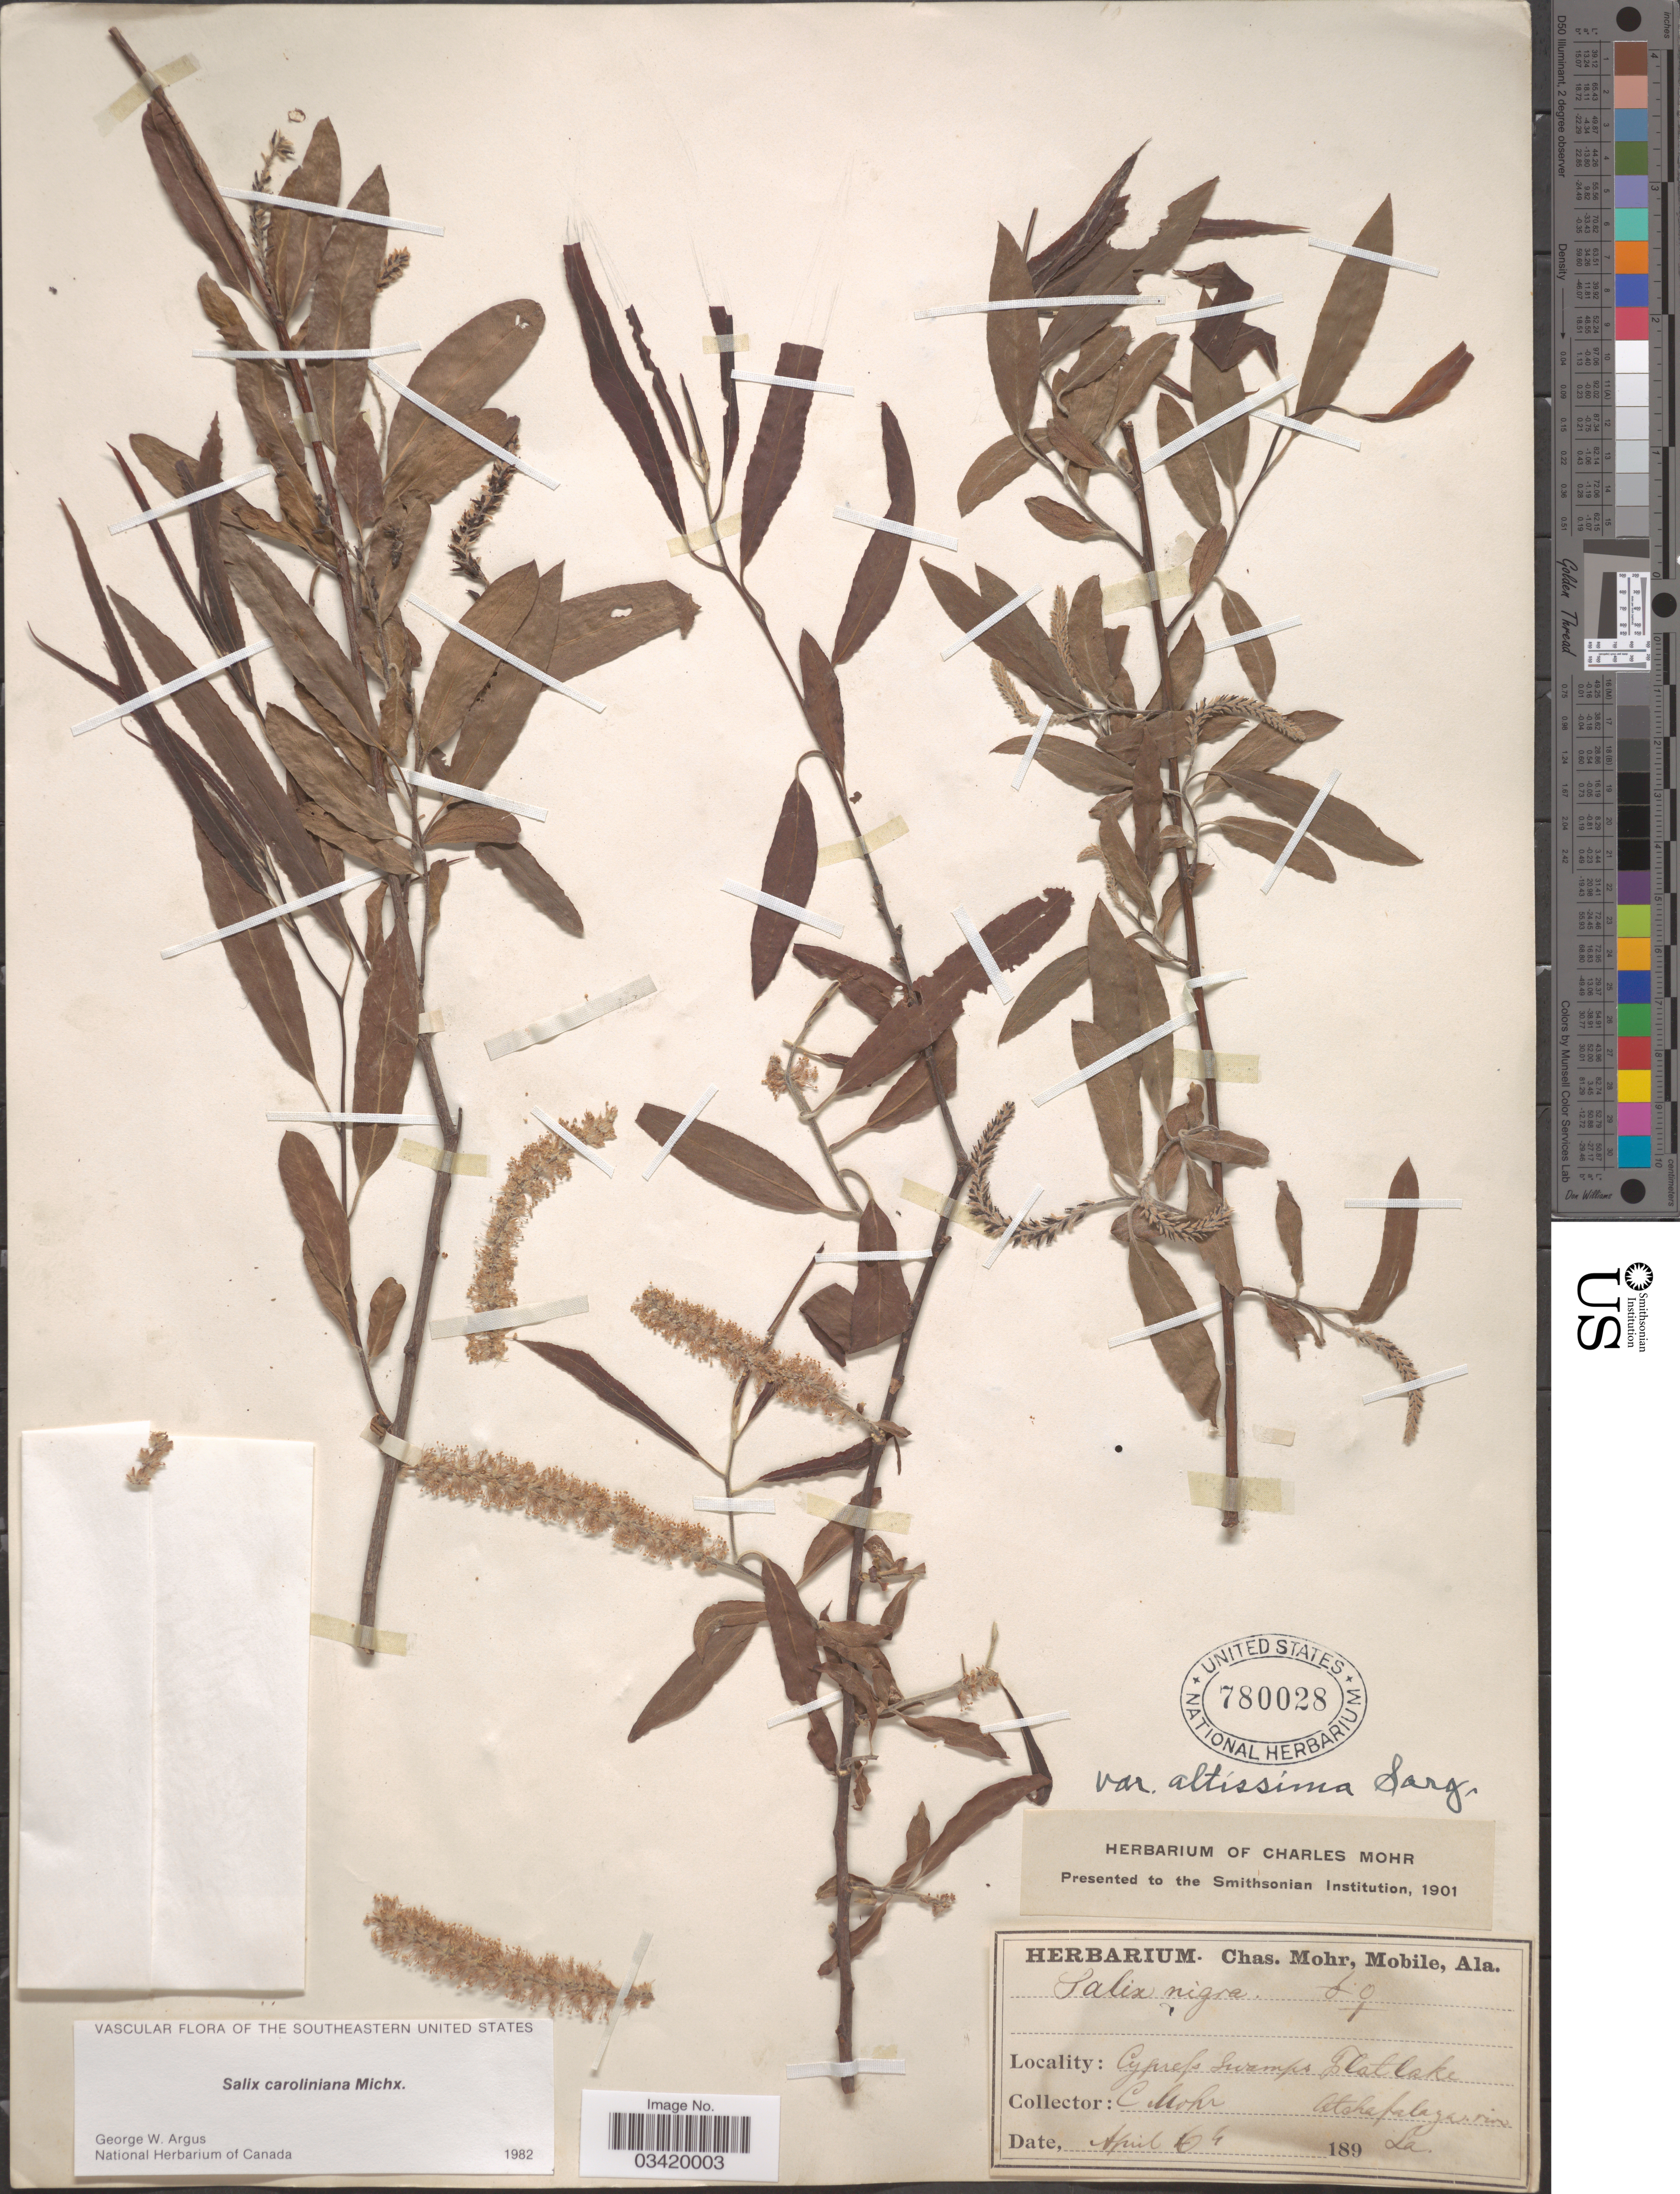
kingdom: Plantae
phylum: Tracheophyta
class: Magnoliopsida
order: Malpighiales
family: Salicaceae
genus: Salix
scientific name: Salix caroliniana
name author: Michx.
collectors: Mohr, C. T. (herbarium)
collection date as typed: April 6 189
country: United States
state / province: Louisiana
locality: Cypress Swamps Flat Lake. Atchafalaya riv.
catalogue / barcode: US 780028